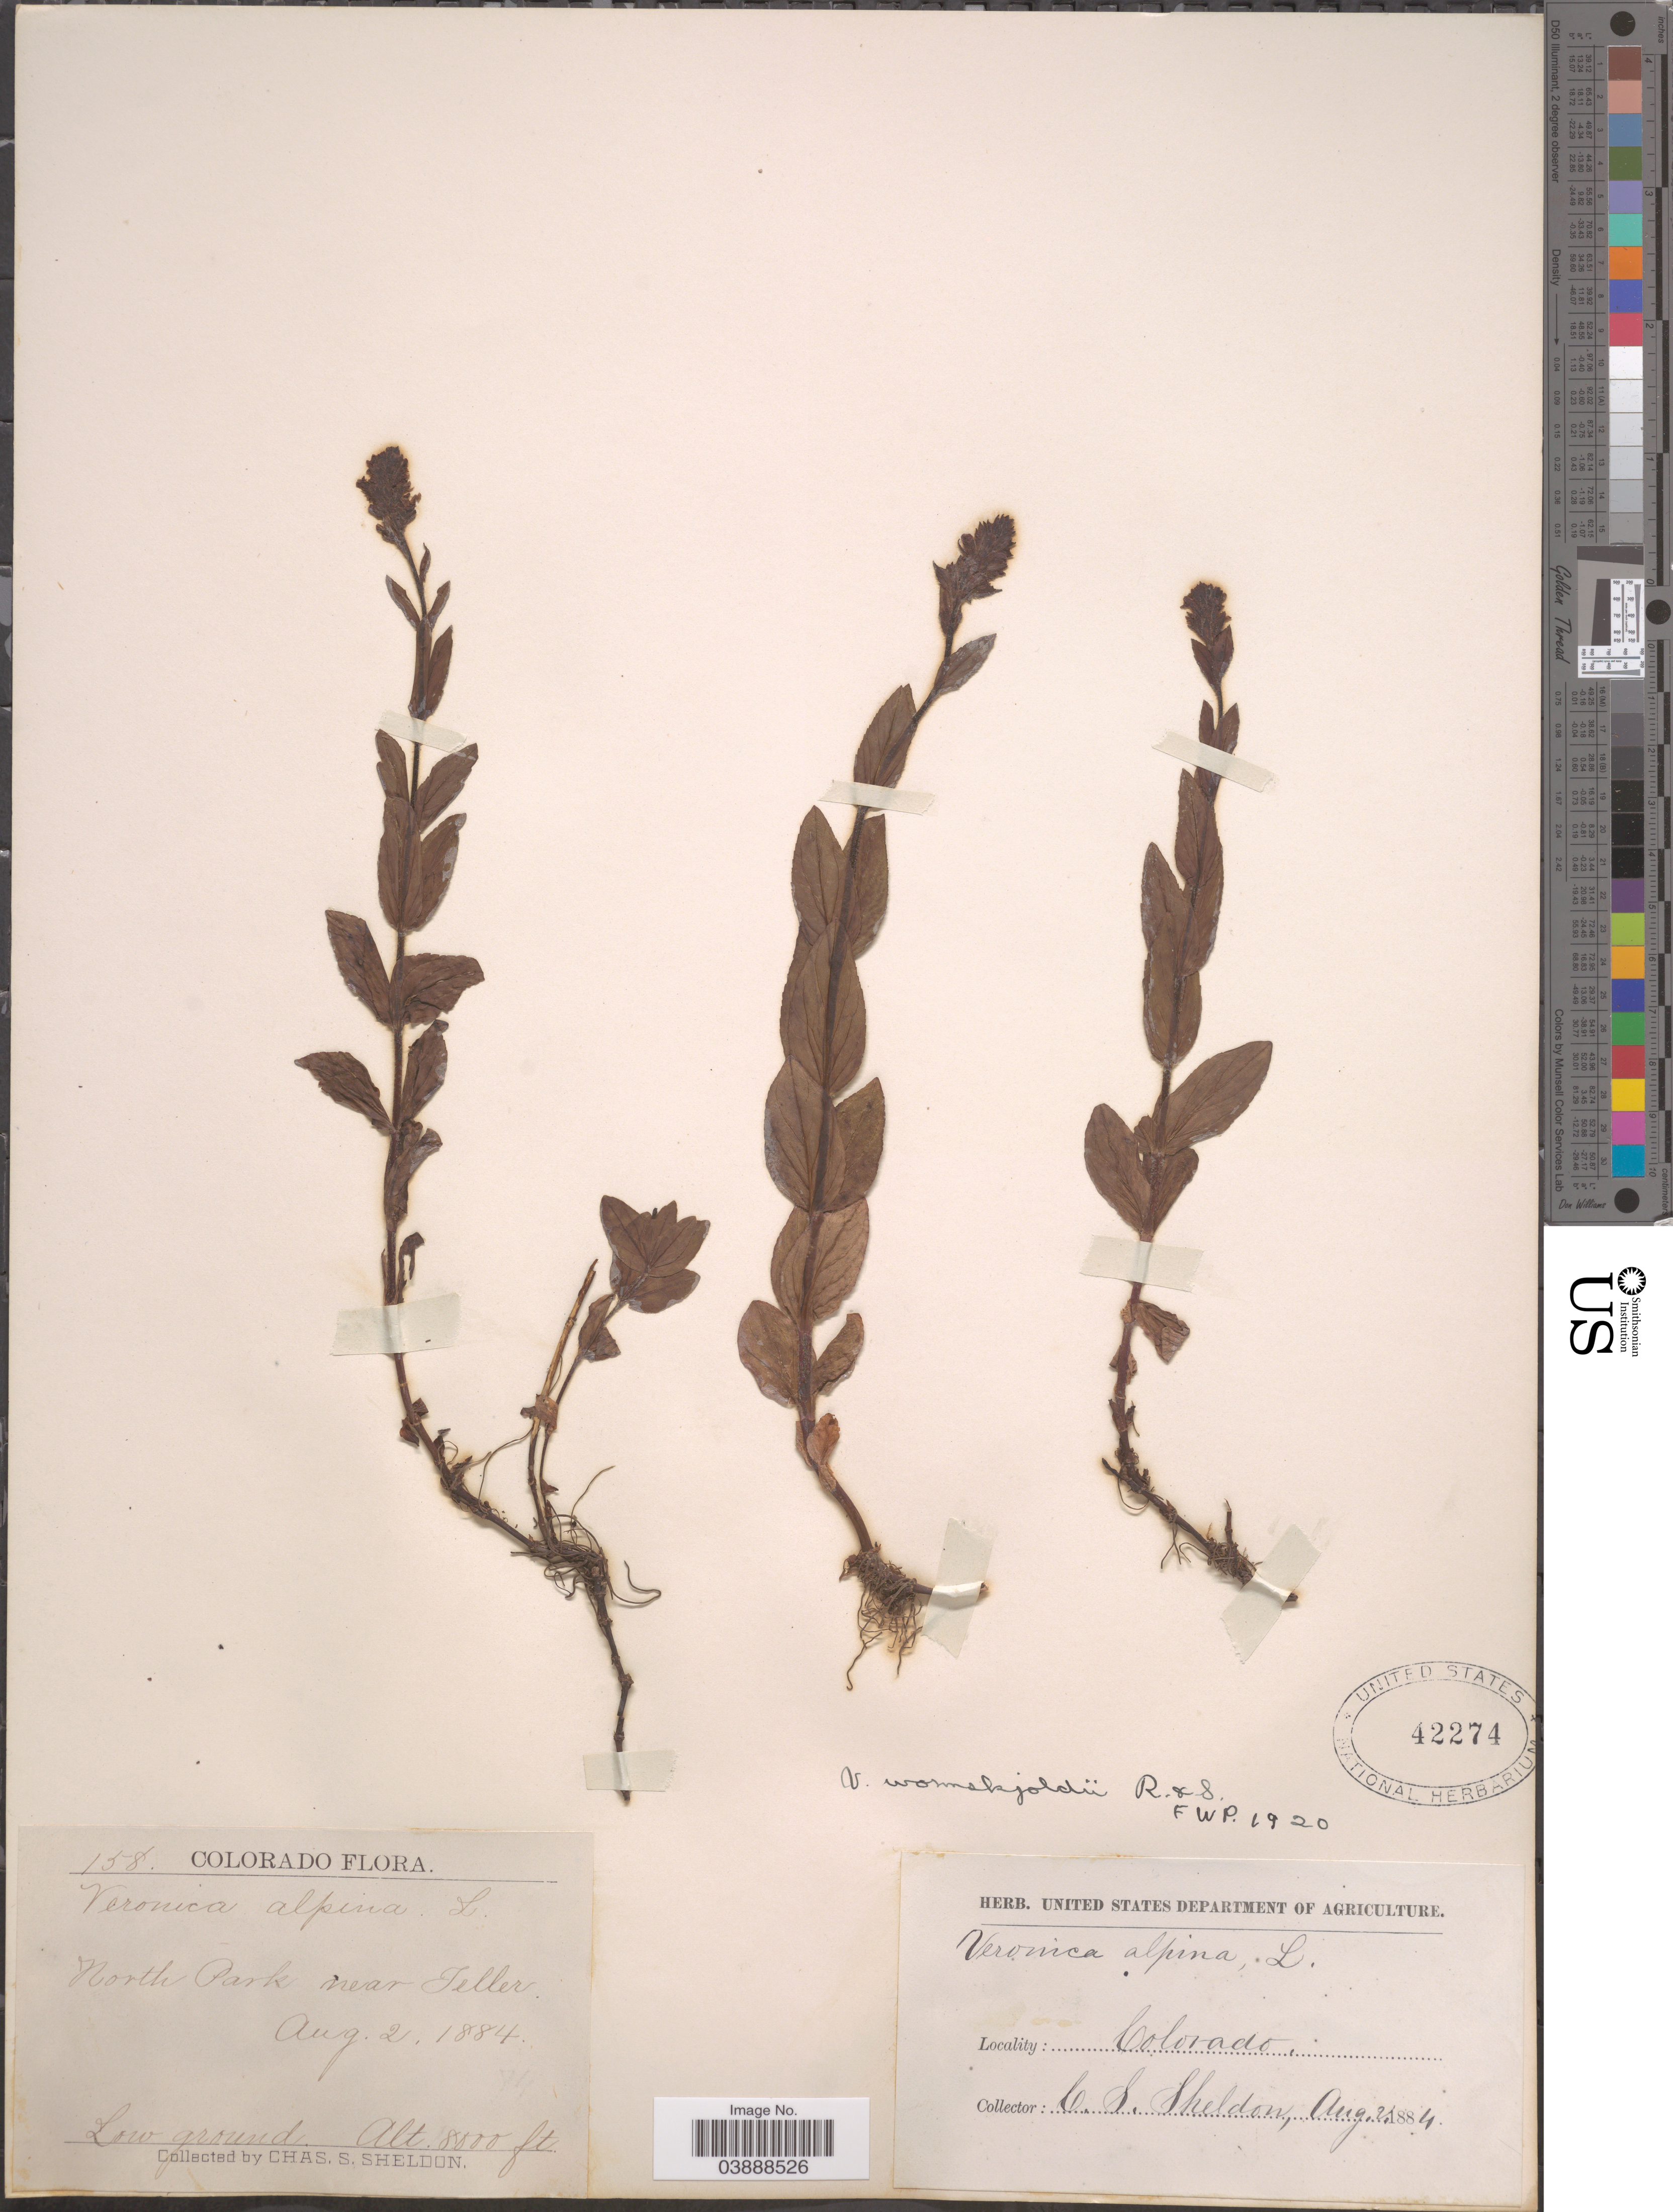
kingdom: Plantae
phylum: Tracheophyta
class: Magnoliopsida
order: Lamiales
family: Plantaginaceae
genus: Veronica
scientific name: Veronica wormskjoldii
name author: Roem. & Schult.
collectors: C. S. Sheldon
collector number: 158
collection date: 1884-08-02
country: United States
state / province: Colorado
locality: North Park near Teller.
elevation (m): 2438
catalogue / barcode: US 42274